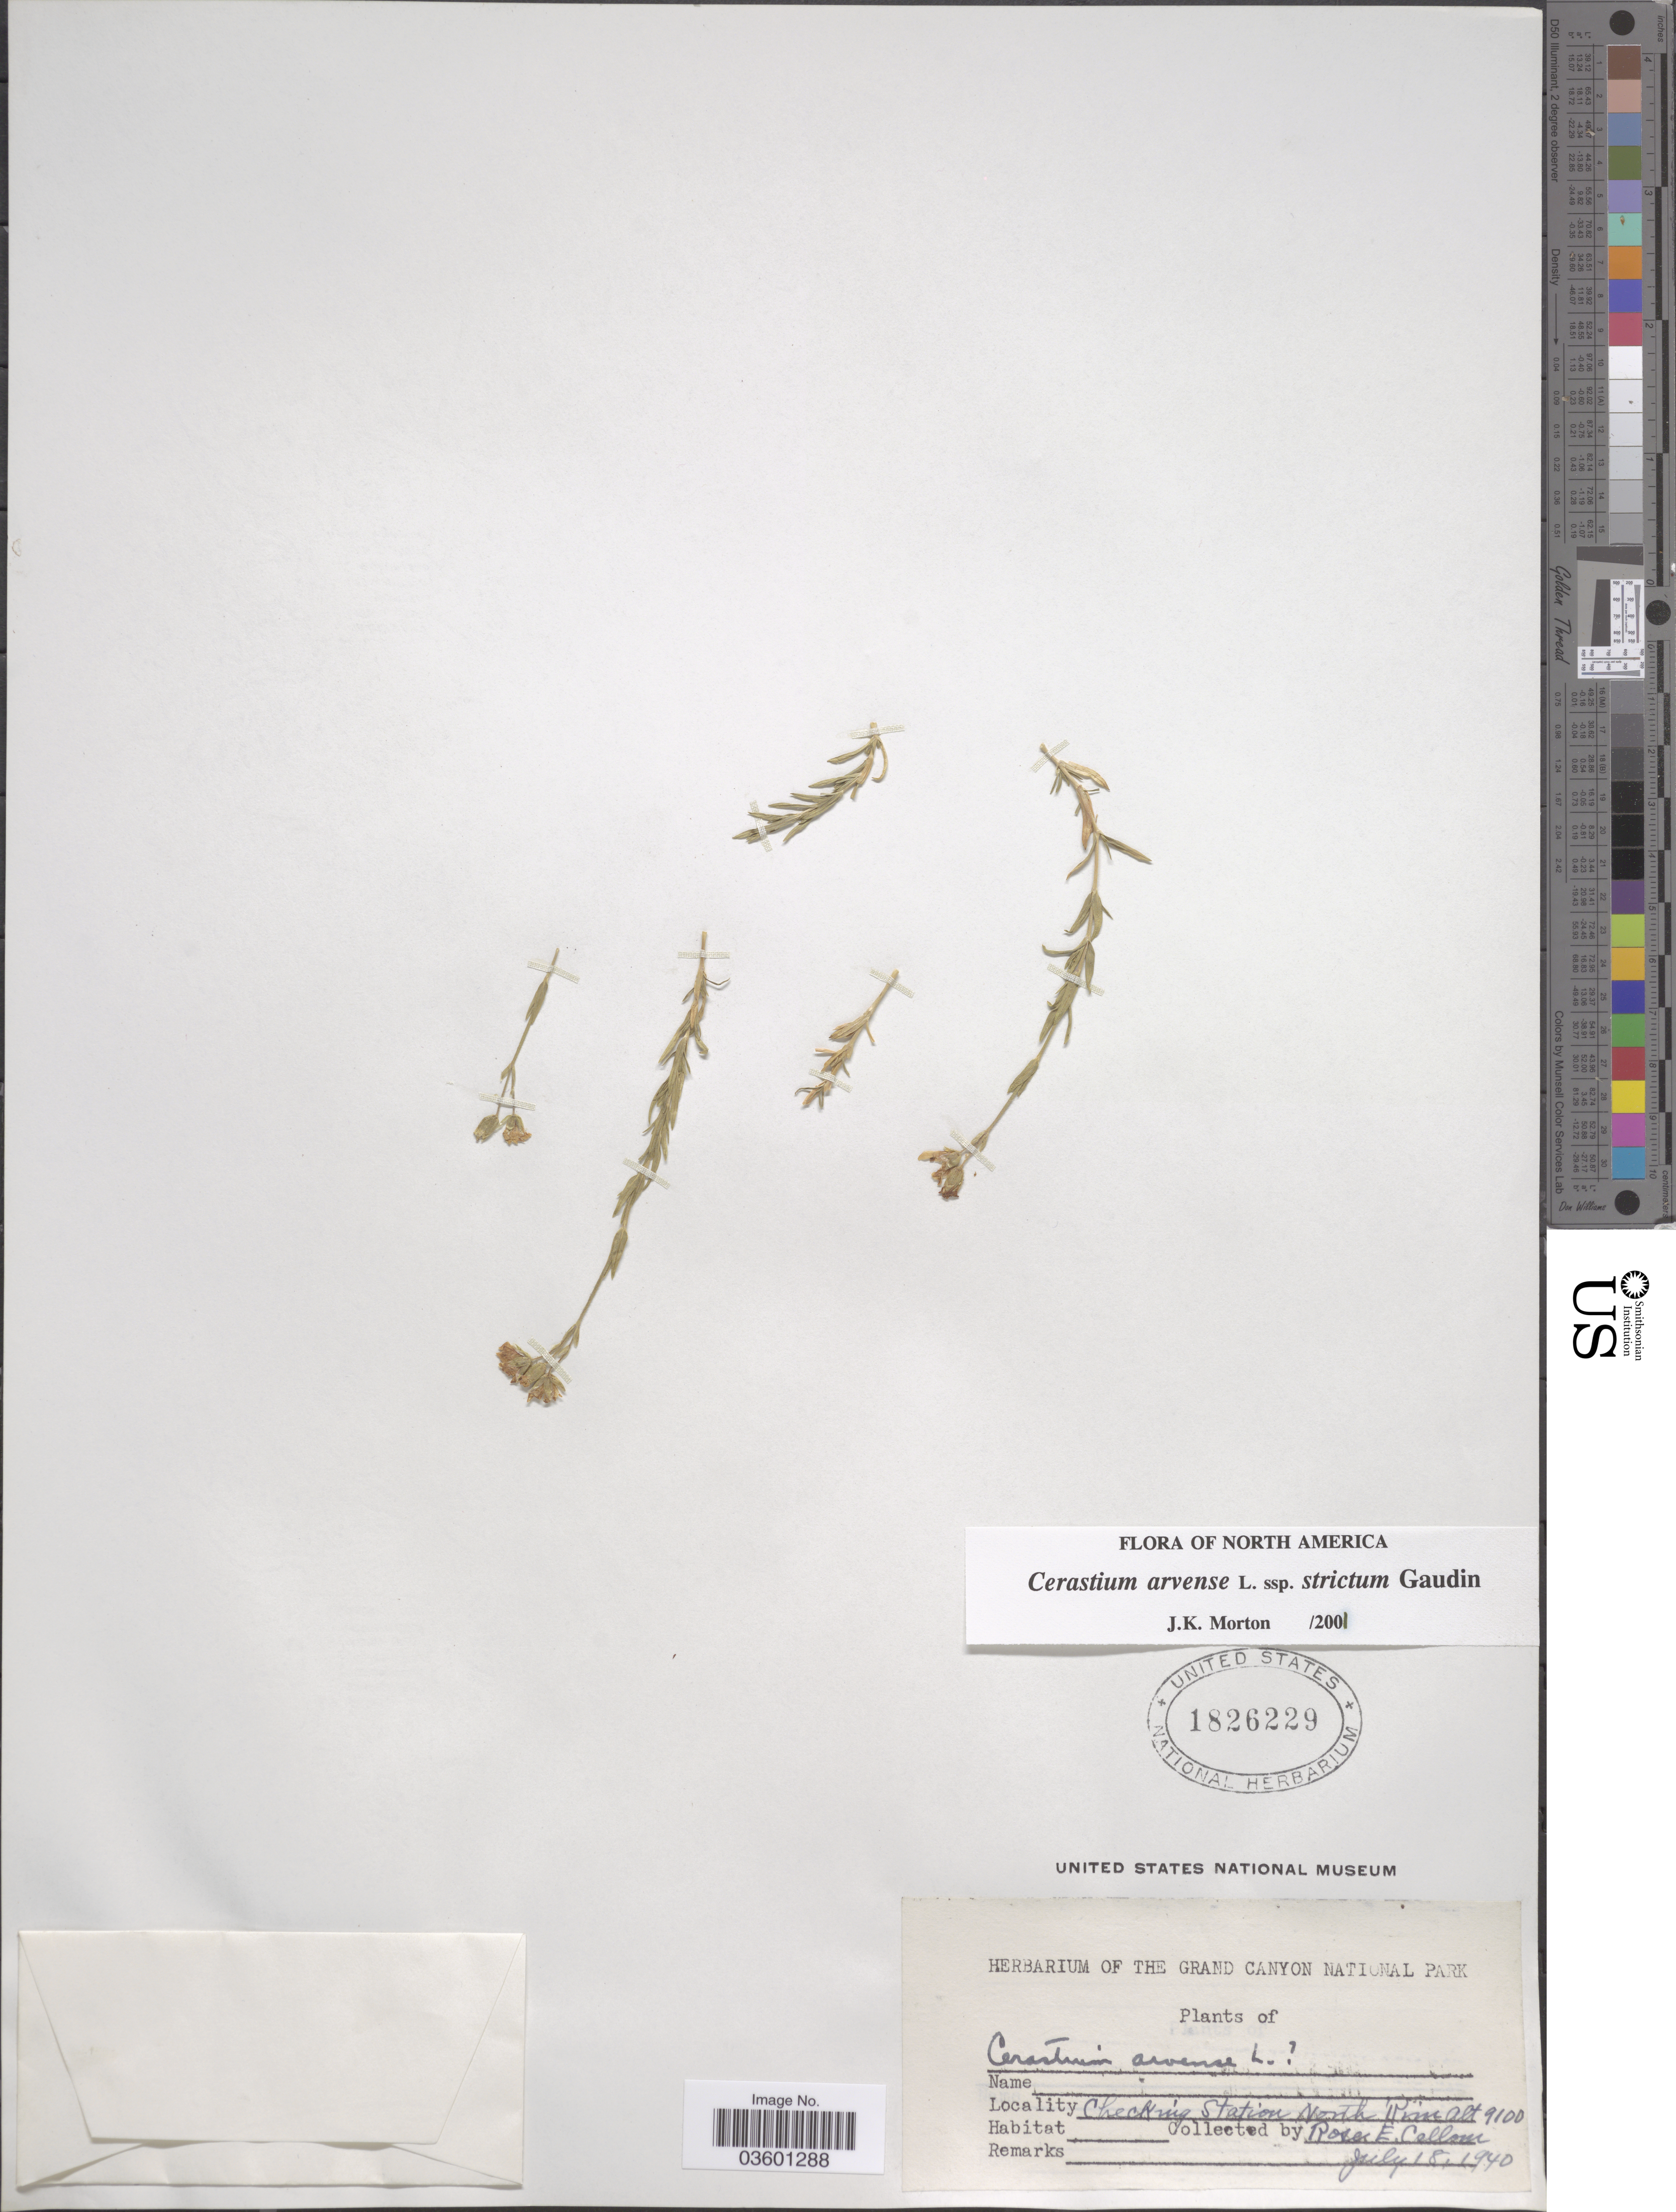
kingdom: Plantae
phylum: Tracheophyta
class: Magnoliopsida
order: Caryophyllales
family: Caryophyllaceae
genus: Cerastium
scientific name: Cerastium arvense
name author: L.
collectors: R. E. Collom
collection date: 1940-07-18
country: United States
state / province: Arizona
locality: Checking Station North Rim.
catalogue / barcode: US 1826229